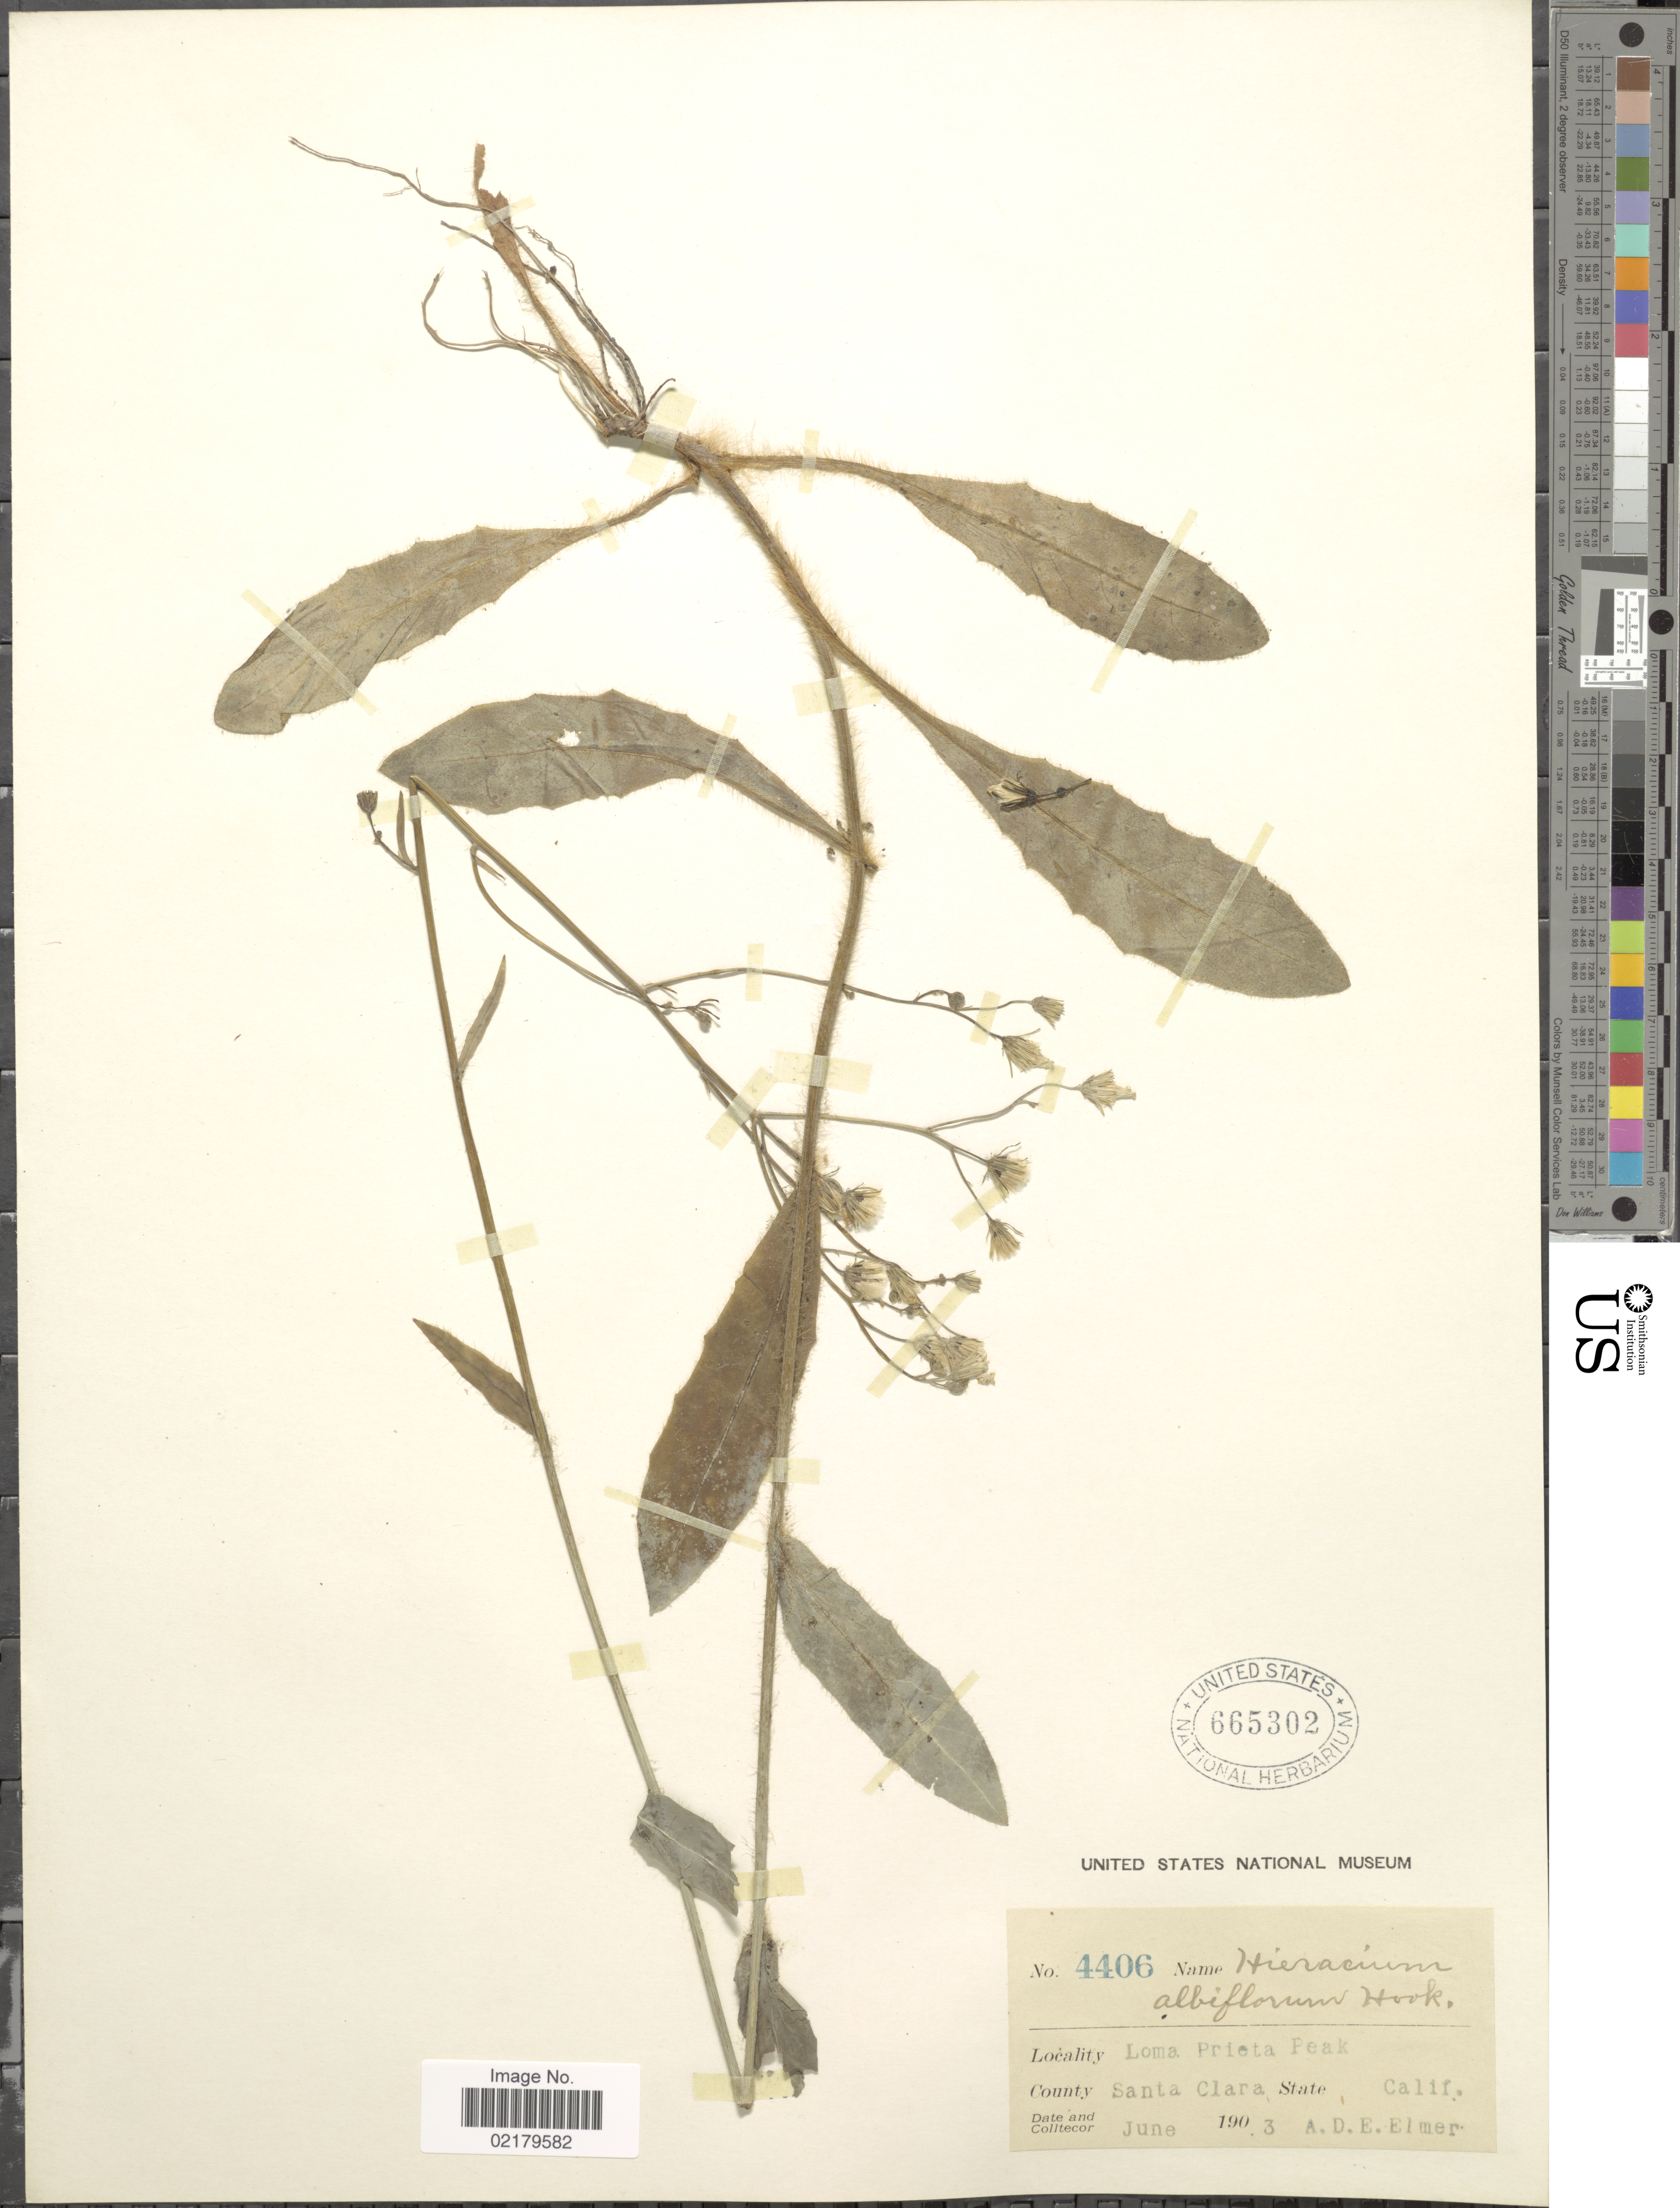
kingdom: Plantae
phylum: Tracheophyta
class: Magnoliopsida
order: Asterales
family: Asteraceae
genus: Hieracium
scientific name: Hieracium albiflorum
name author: Hook.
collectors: A. D. E. Elmer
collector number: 4406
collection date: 1903-06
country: United States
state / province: California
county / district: Santa Clara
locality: Loma Prieta Peak, County Santa Clara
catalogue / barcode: US 665302